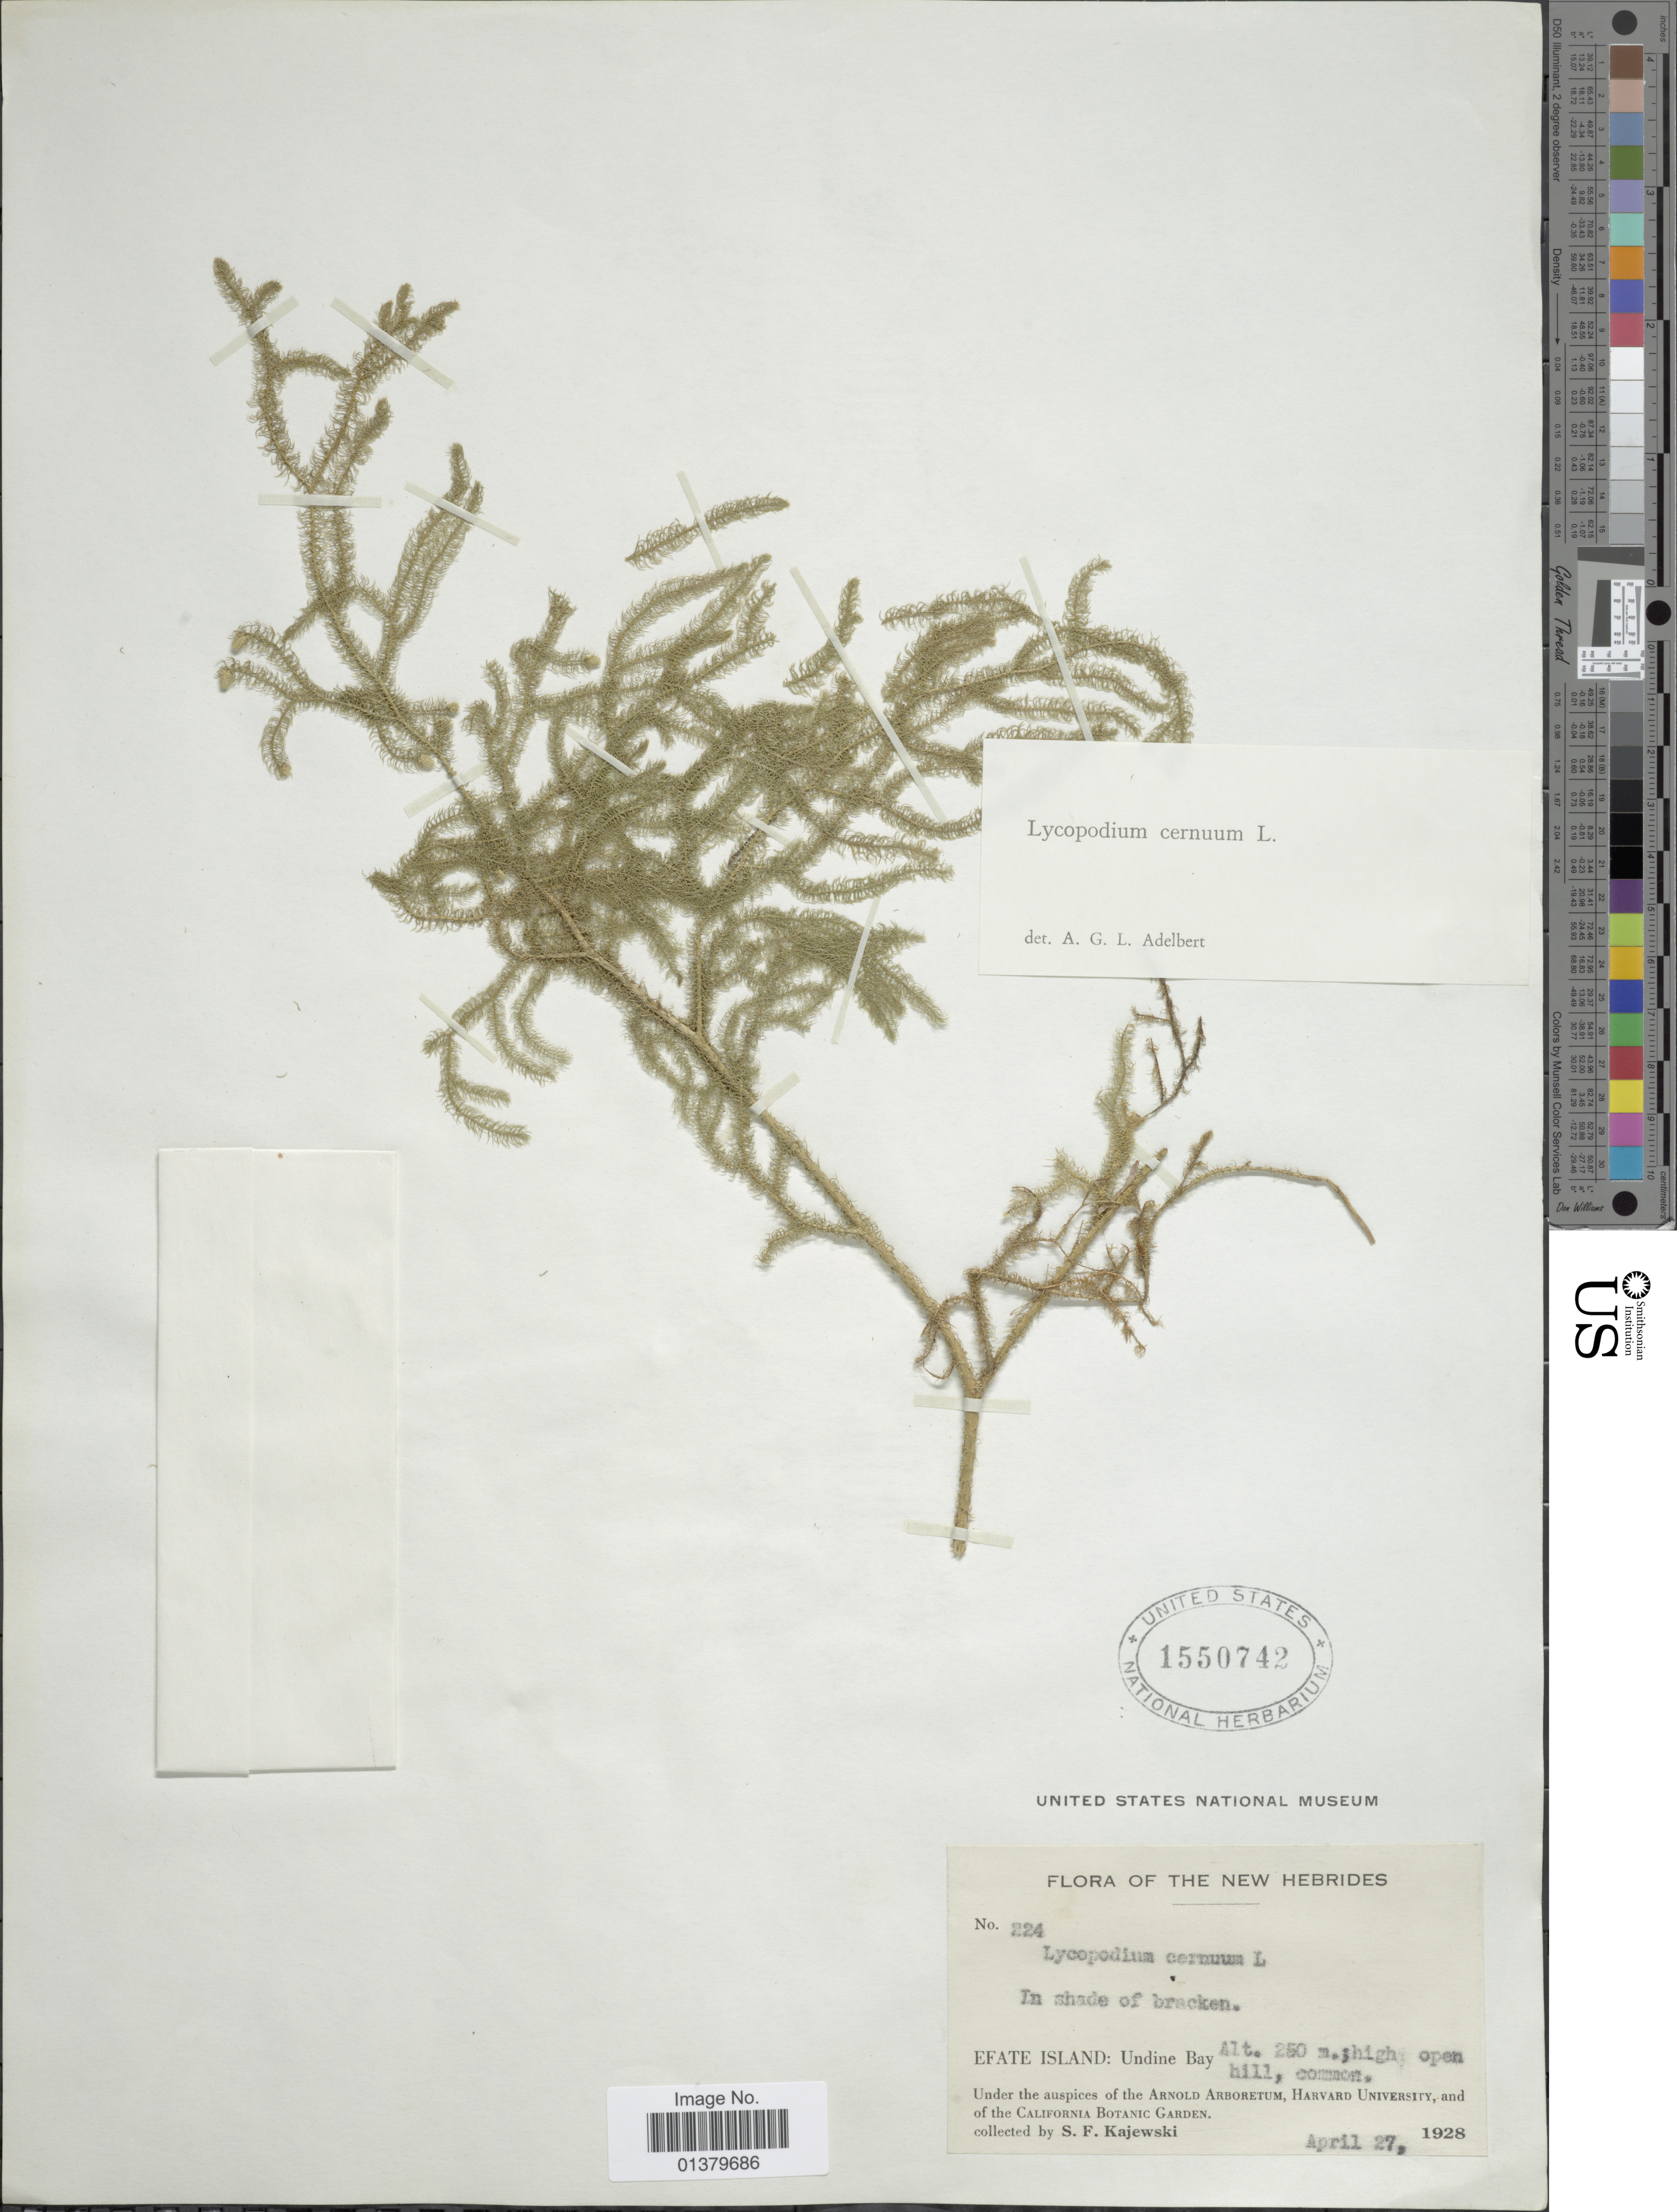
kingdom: Plantae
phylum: Tracheophyta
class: Lycopodiopsida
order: Lycopodiales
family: Lycopodiaceae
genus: Palhinhaea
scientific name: Palhinhaea cernua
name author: (L.) Vasc. & Franco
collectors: S. Kajewski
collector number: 224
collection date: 1928-04-27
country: Vanuatu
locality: The New Hebrides, Efate island: Undine Bay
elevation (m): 250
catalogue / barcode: US 1550742